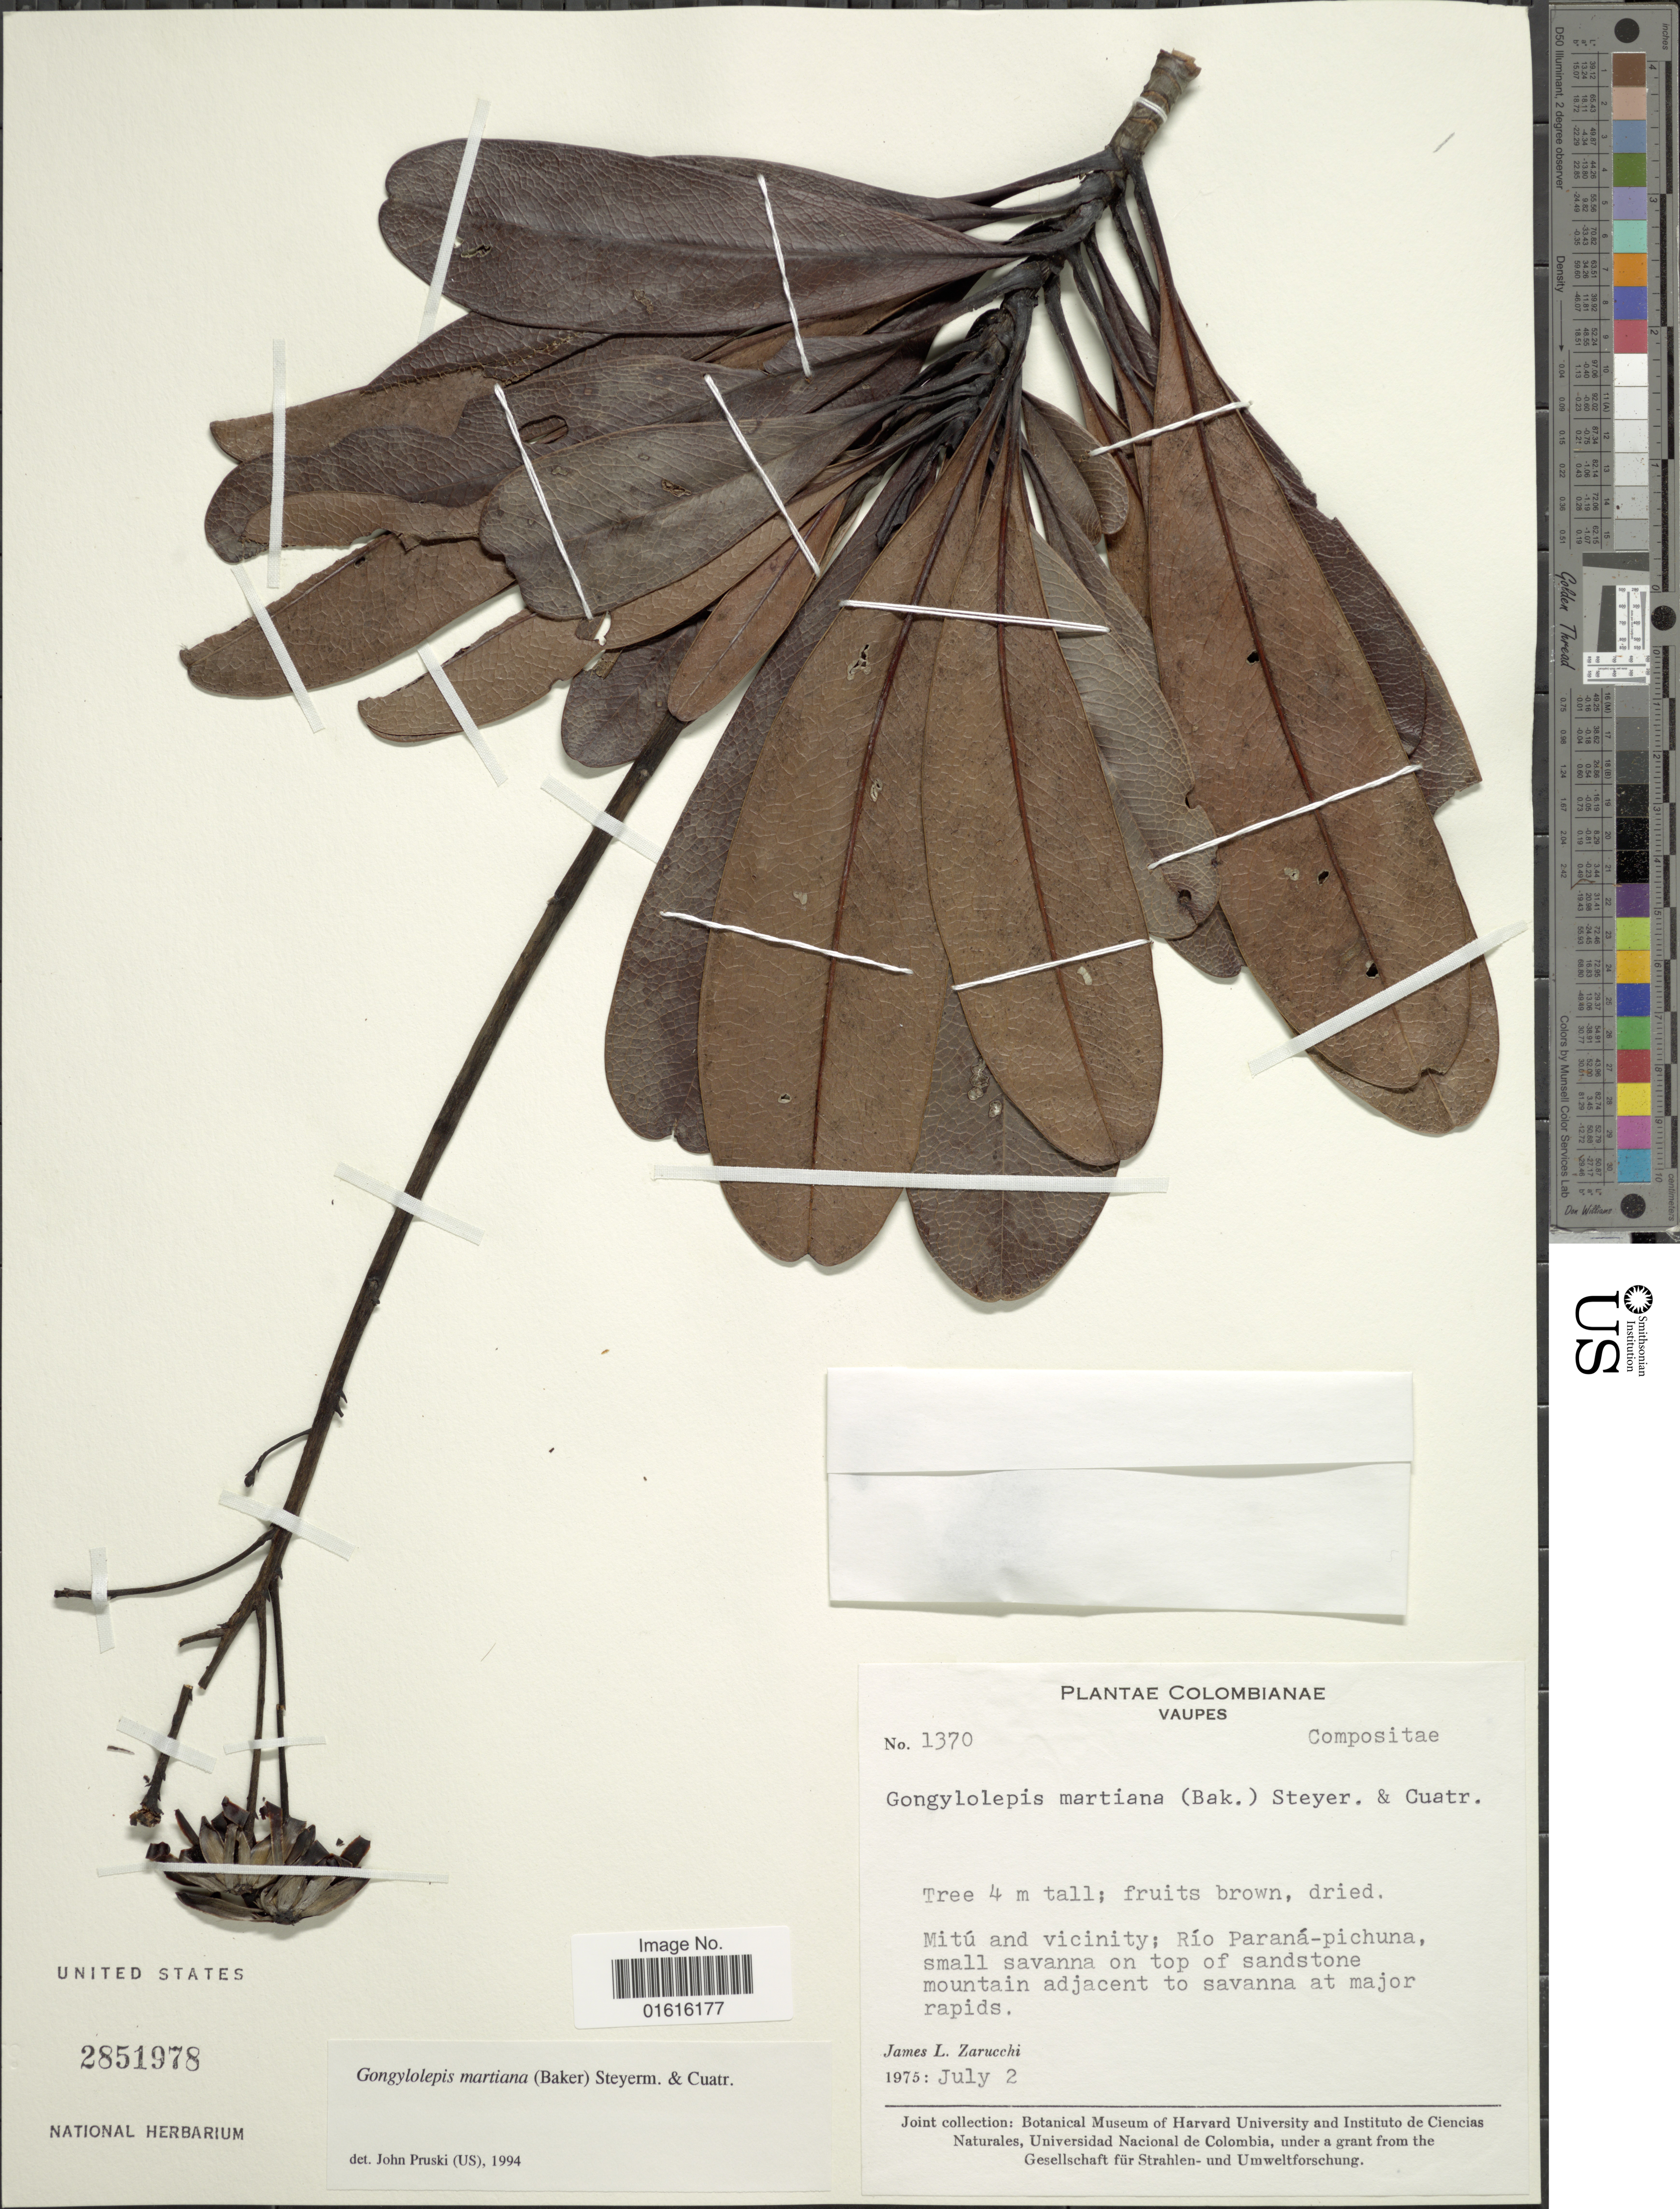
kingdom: Plantae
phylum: Tracheophyta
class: Magnoliopsida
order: Asterales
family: Asteraceae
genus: Gongylolepis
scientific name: Gongylolepis martiana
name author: (Baker) Steyerm. & Cuatrec.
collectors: J. L. Zarucchi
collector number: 1370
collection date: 1975-07-02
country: Colombia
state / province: Vaupés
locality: Mitu and vicinity; Rio Parana-pichuna, small savanna on top of sandstone mountain adjacent to savanna at major rapids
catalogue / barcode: US 2851978